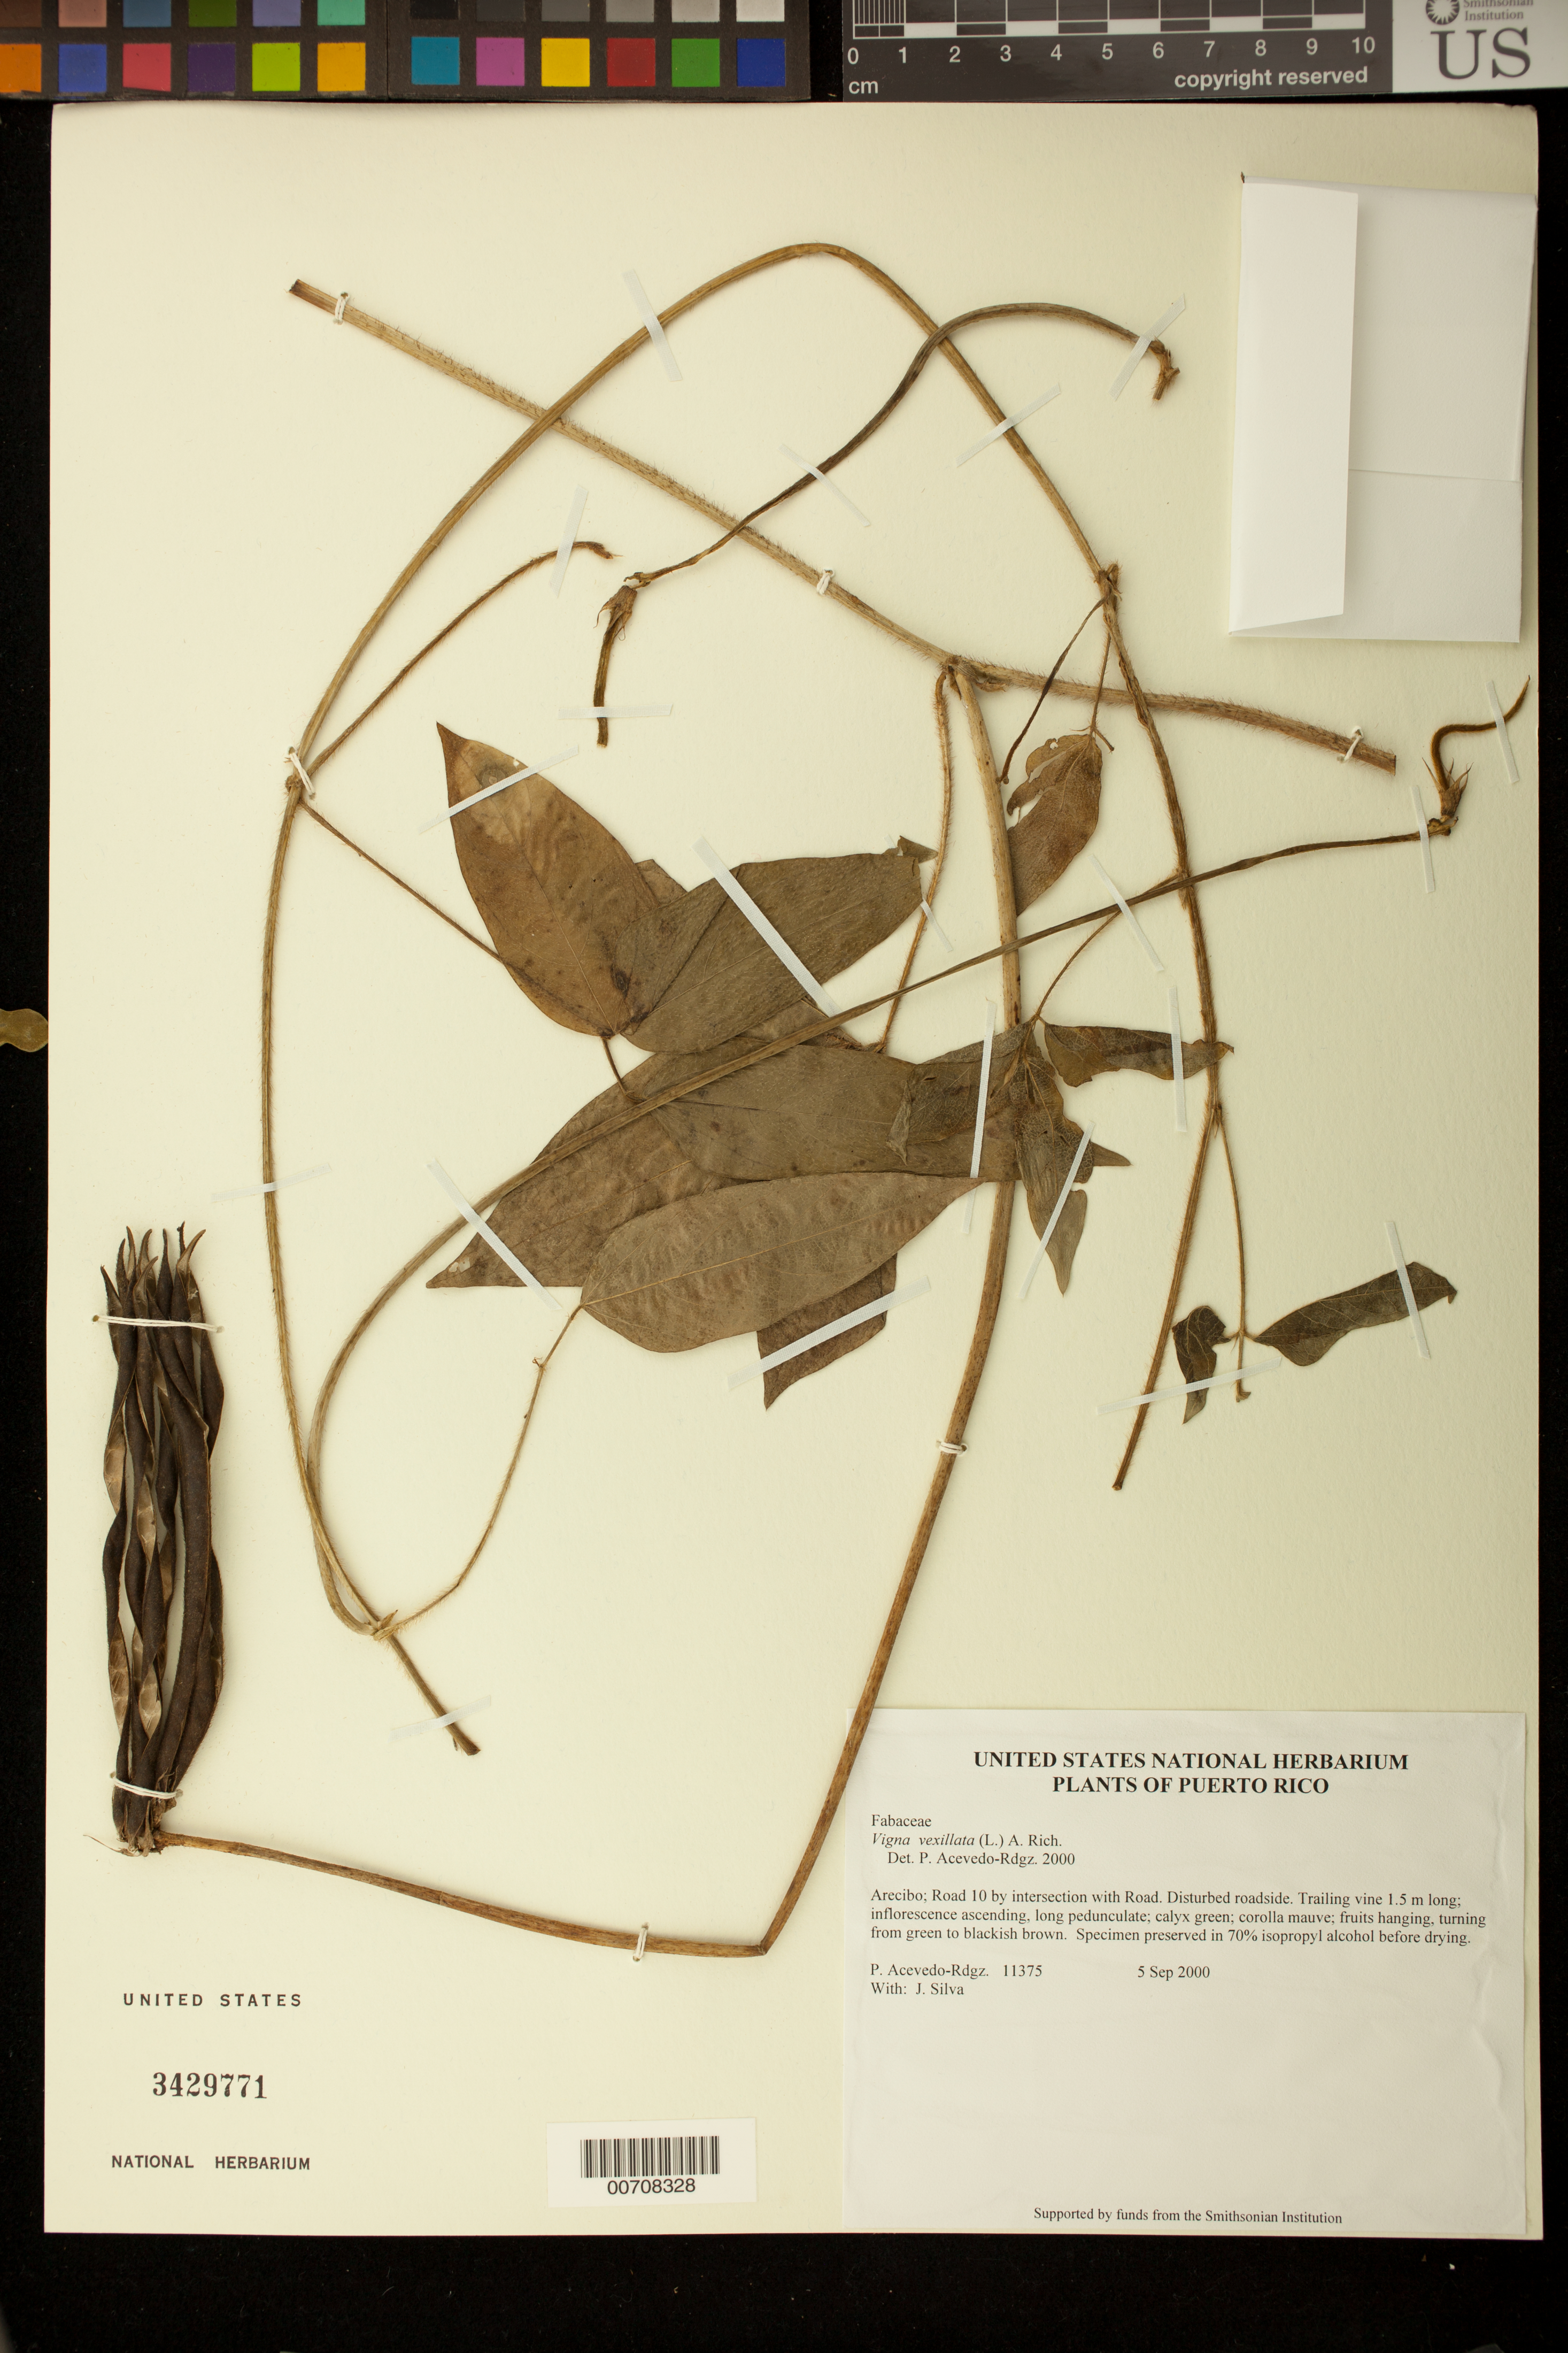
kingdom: Plantae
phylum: Tracheophyta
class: Magnoliopsida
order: Fabales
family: Fabaceae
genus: Vigna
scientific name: Vigna vexillata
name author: (L.) A. Rich.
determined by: Acevedo-Rodríguez, P., (BOT), Smithsonian Institution - National Museum of Natural History (UNITED STATES)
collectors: P. Acevedo-Rodr. & J. Silva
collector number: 11375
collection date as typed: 05 Sep 2000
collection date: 2000-09-05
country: Puerto Rico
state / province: Arecibo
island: Puerto Rico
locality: Arecibo; Road 10 by intersection with Road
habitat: Disturbed roadside.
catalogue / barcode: US 3429771